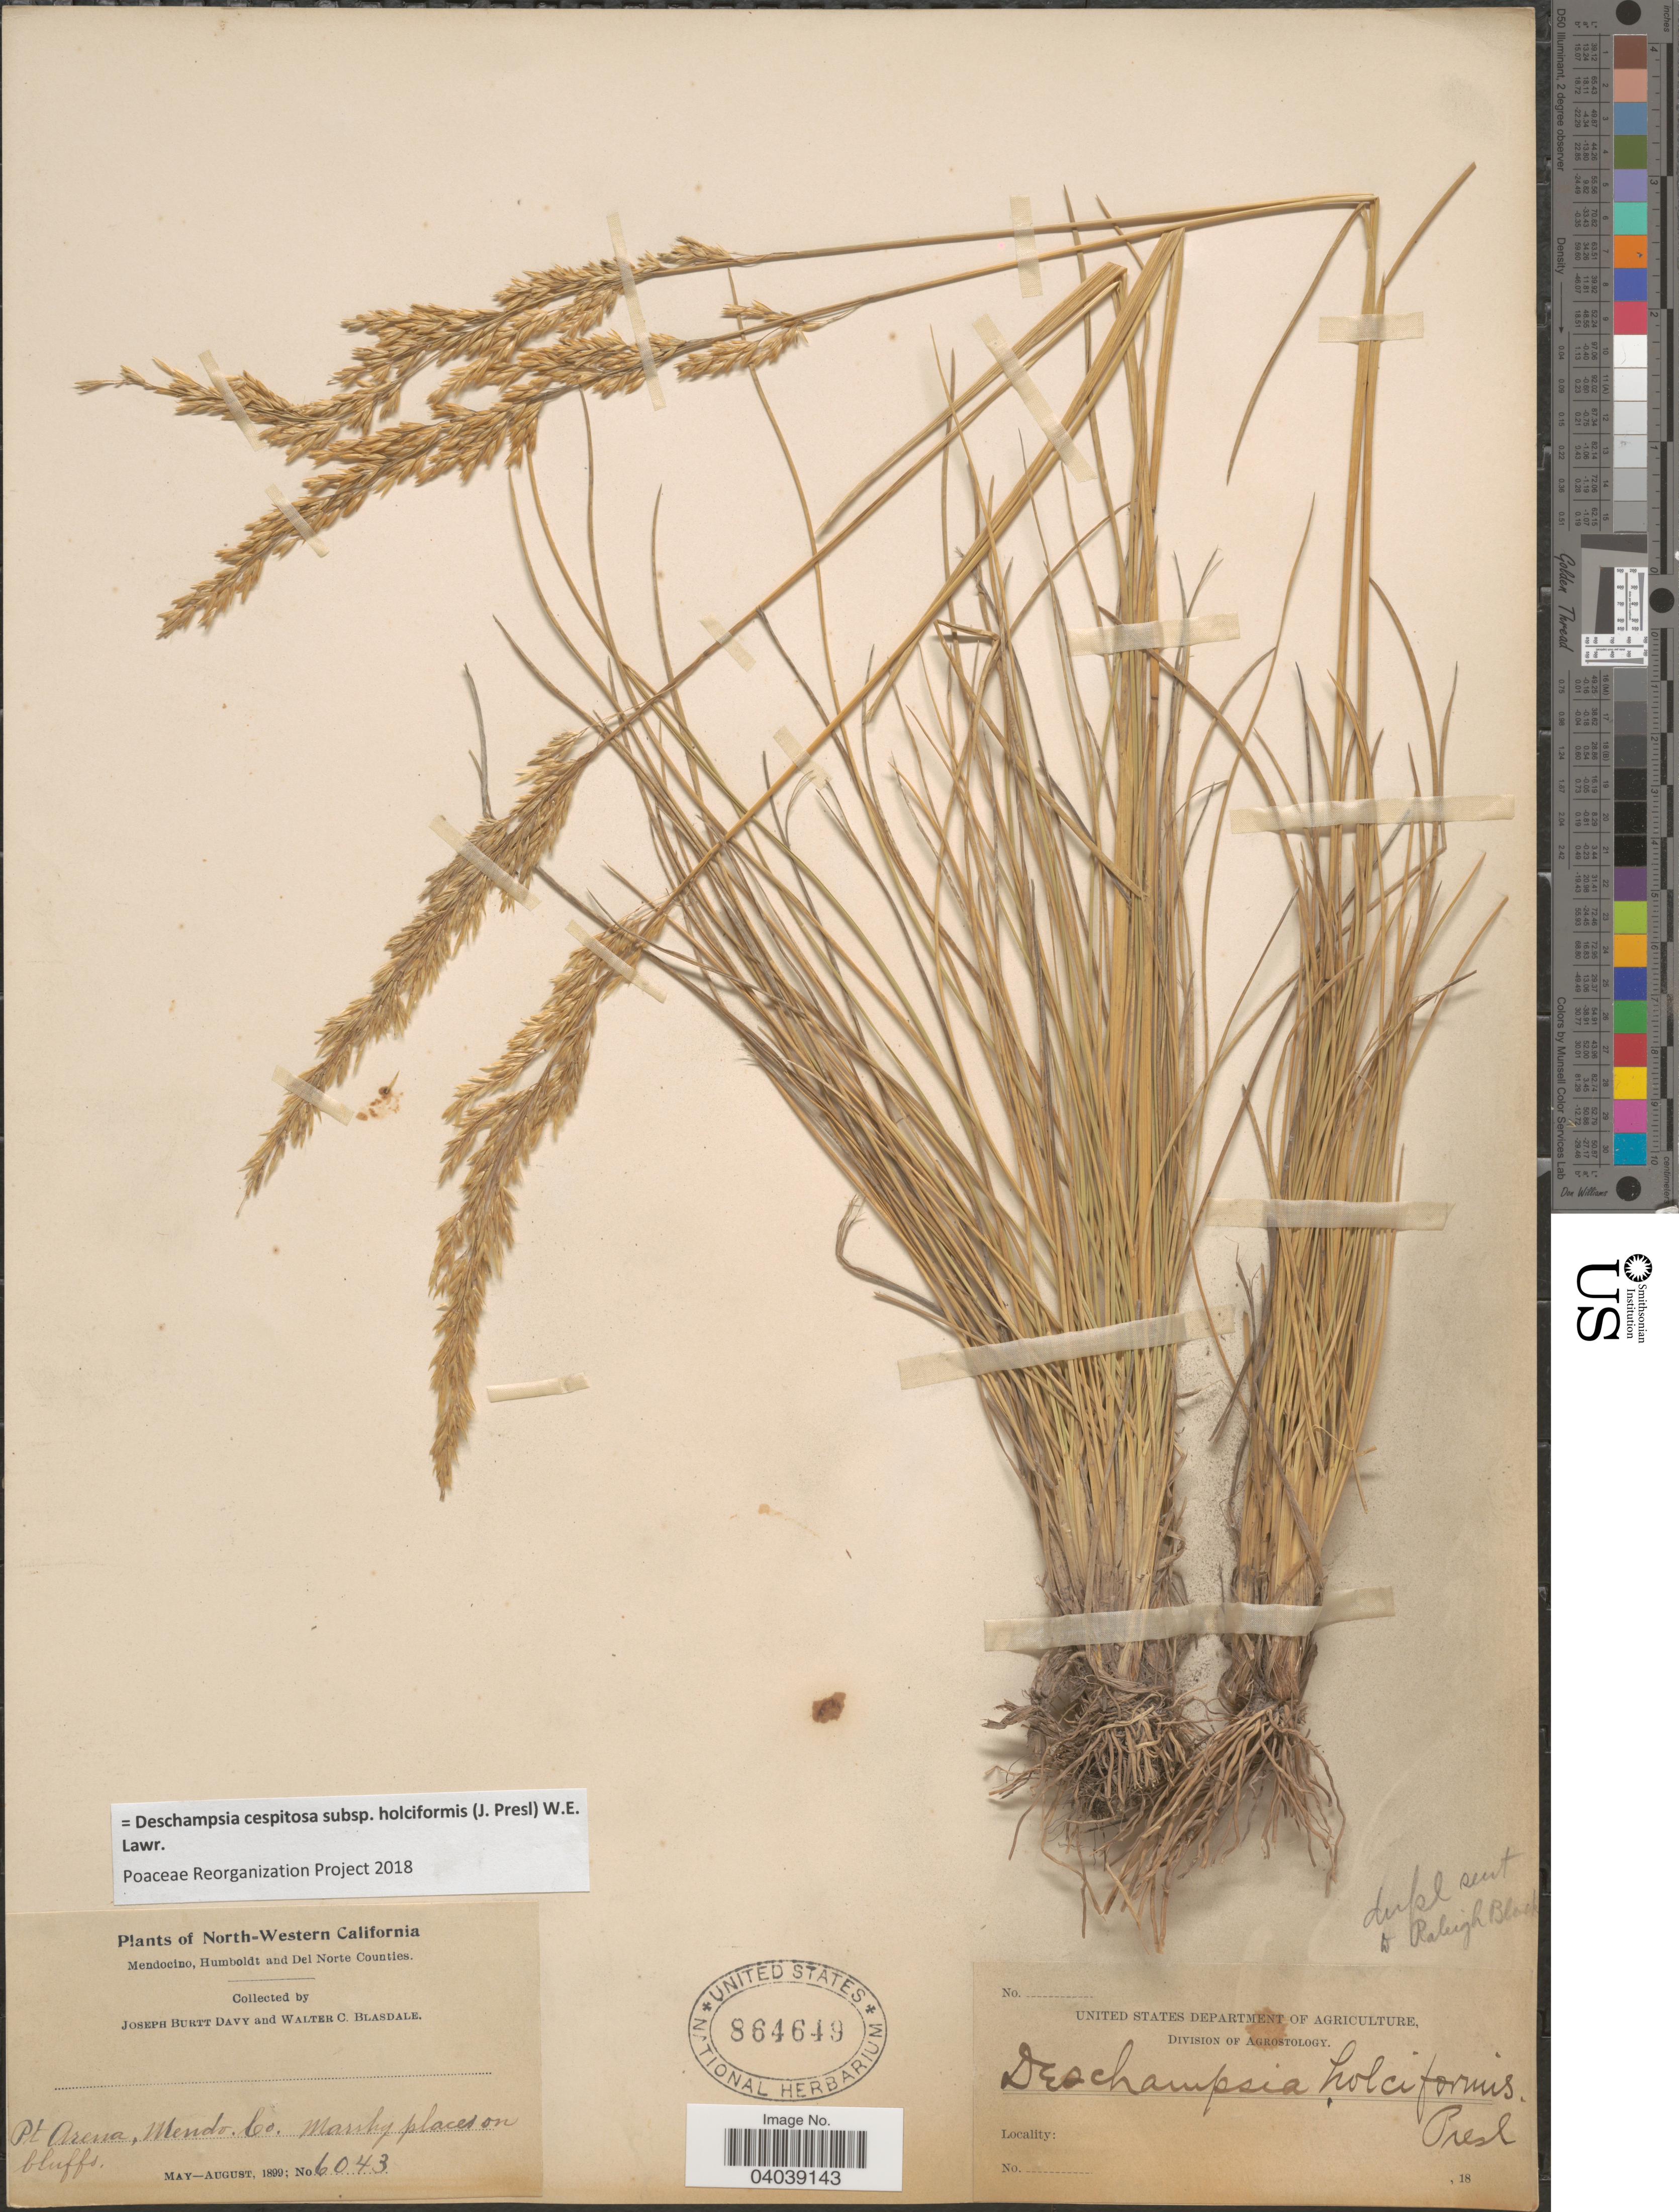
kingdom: Plantae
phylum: Tracheophyta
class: Liliopsida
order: Poales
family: Poaceae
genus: Deschampsia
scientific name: Deschampsia cespitosa subsp. holciformis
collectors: J. Burtt Davy & W. Blasdale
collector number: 6043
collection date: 1899-05/1899-08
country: United States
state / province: California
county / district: Mendocino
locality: North-Western California. Pt. Arena, Mendocino Co.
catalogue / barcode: US 864649